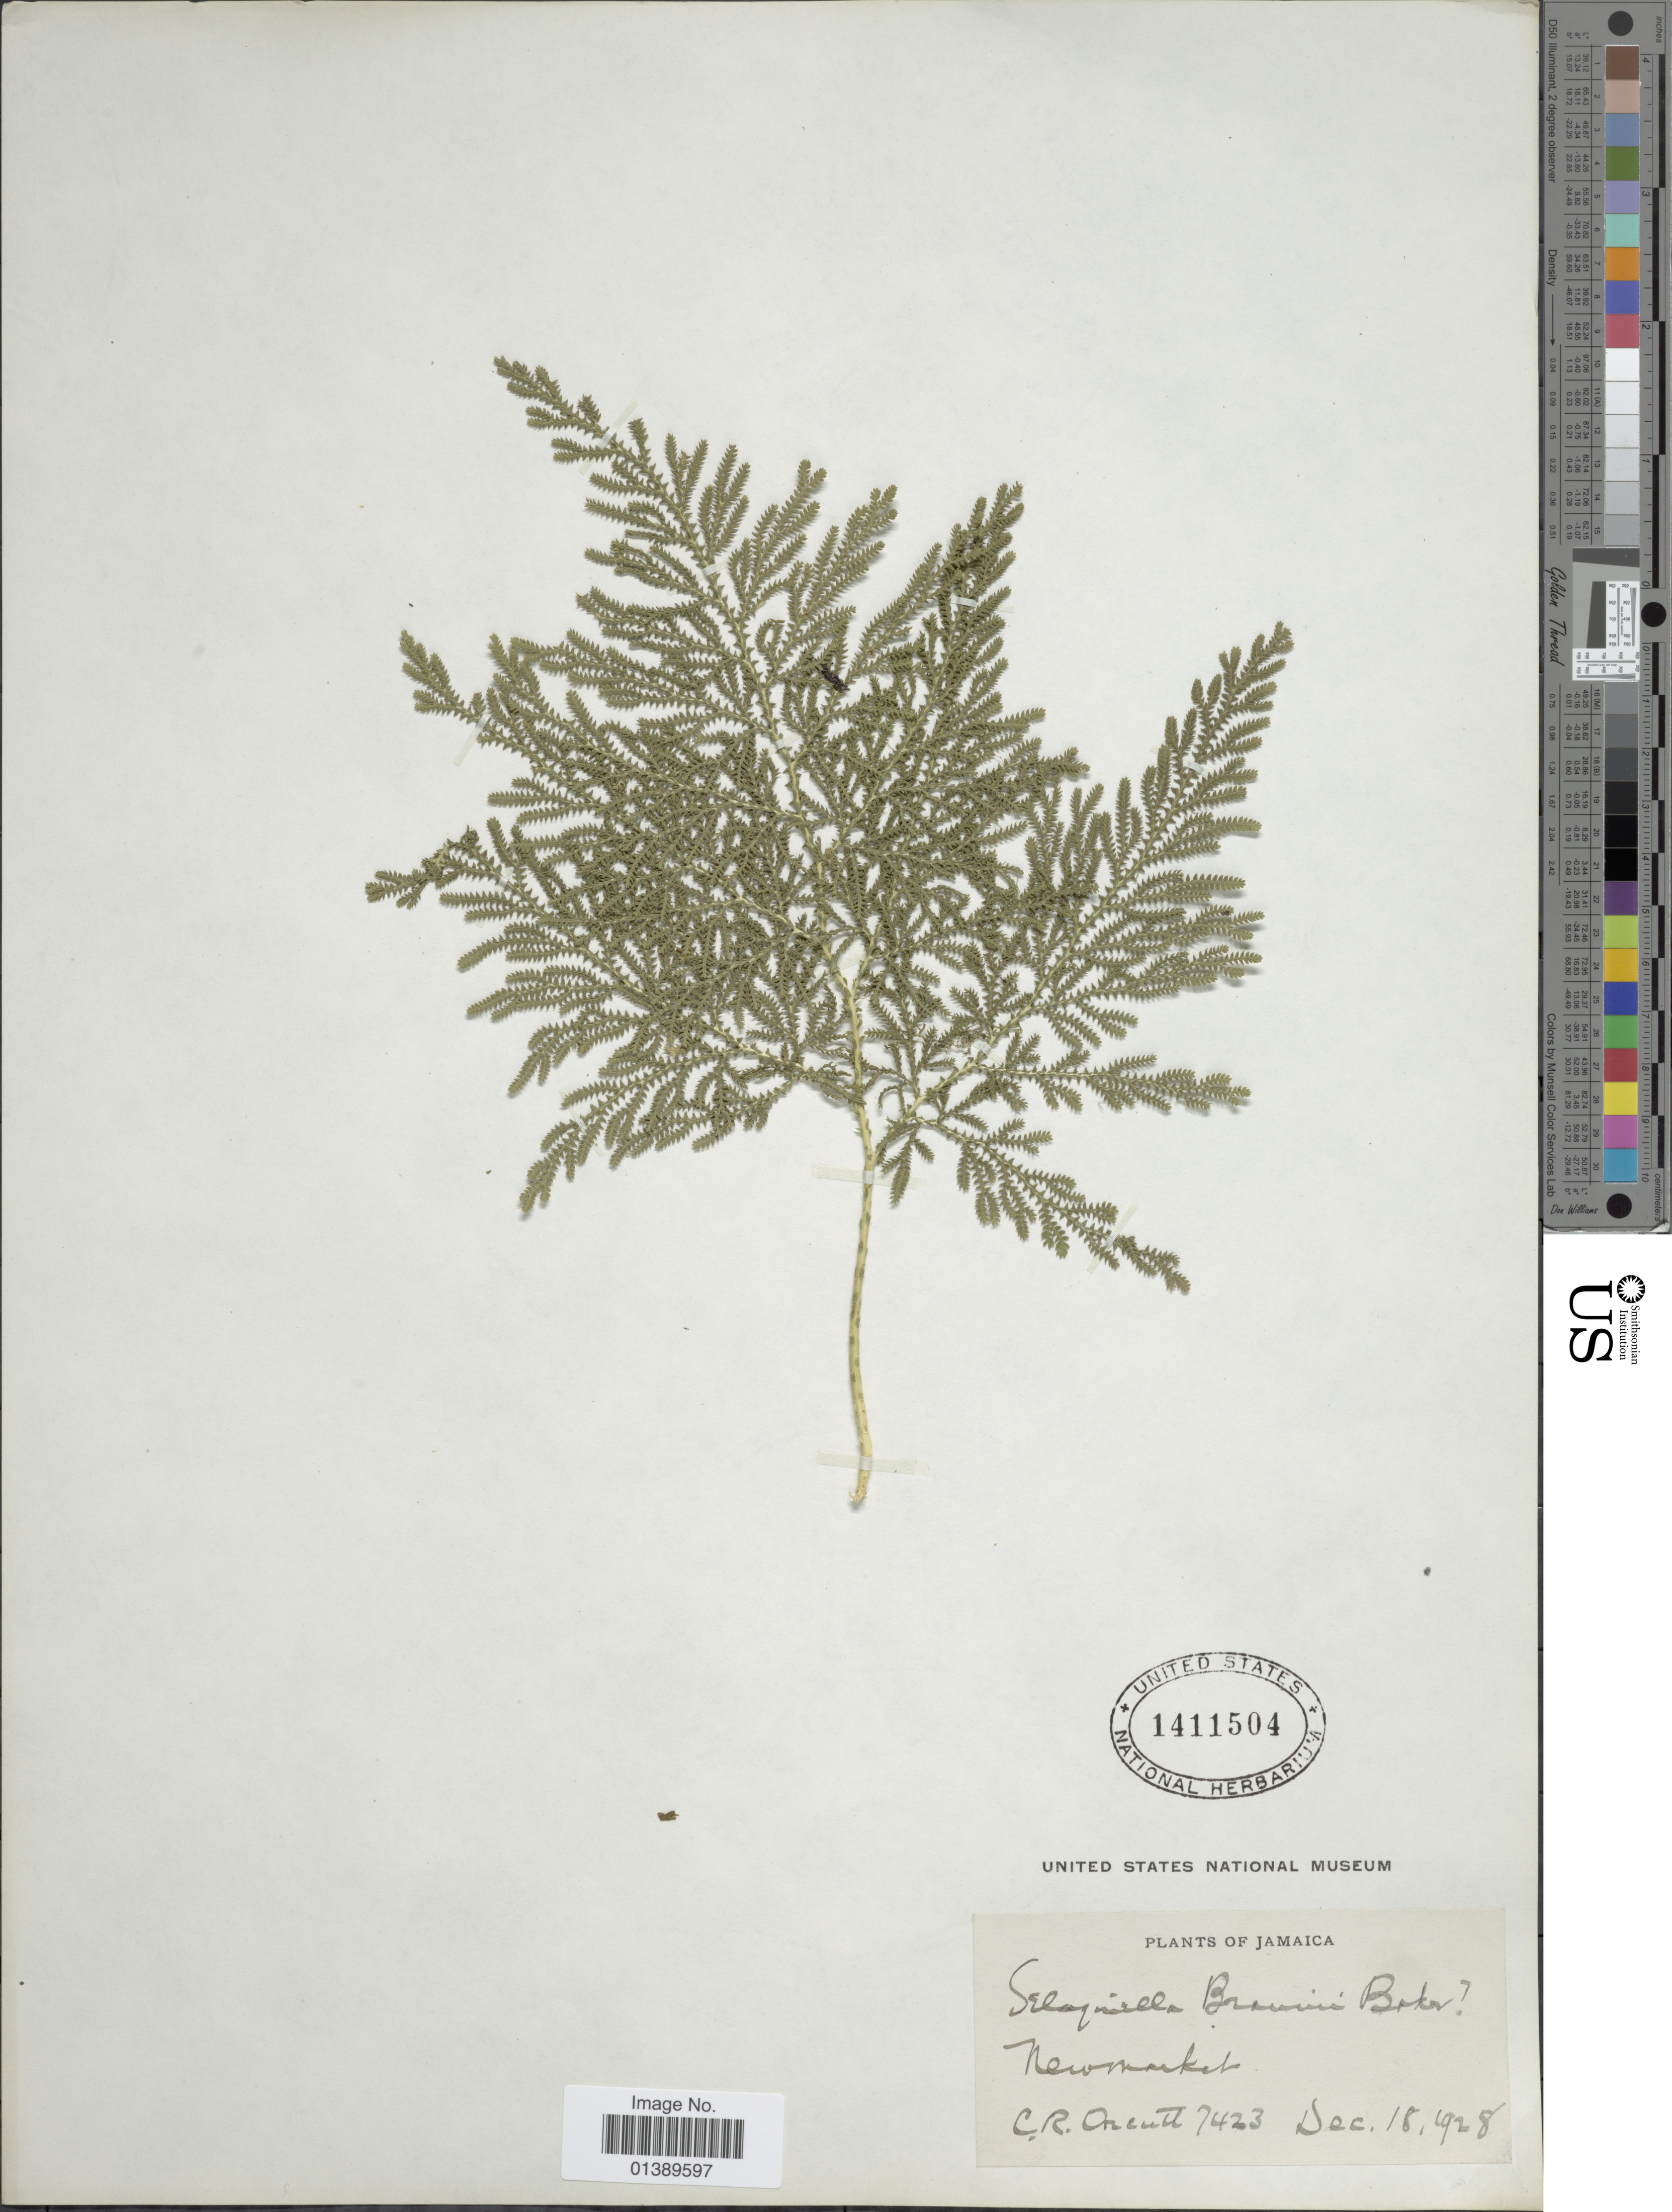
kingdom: Plantae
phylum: Tracheophyta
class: Lycopodiopsida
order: Selaginellales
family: Selaginellaceae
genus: Selaginella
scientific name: Selaginella braunii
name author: Baker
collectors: C. R. Orcutt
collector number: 7423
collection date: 1928-12-18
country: Jamaica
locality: Newmarket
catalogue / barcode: US 1411504